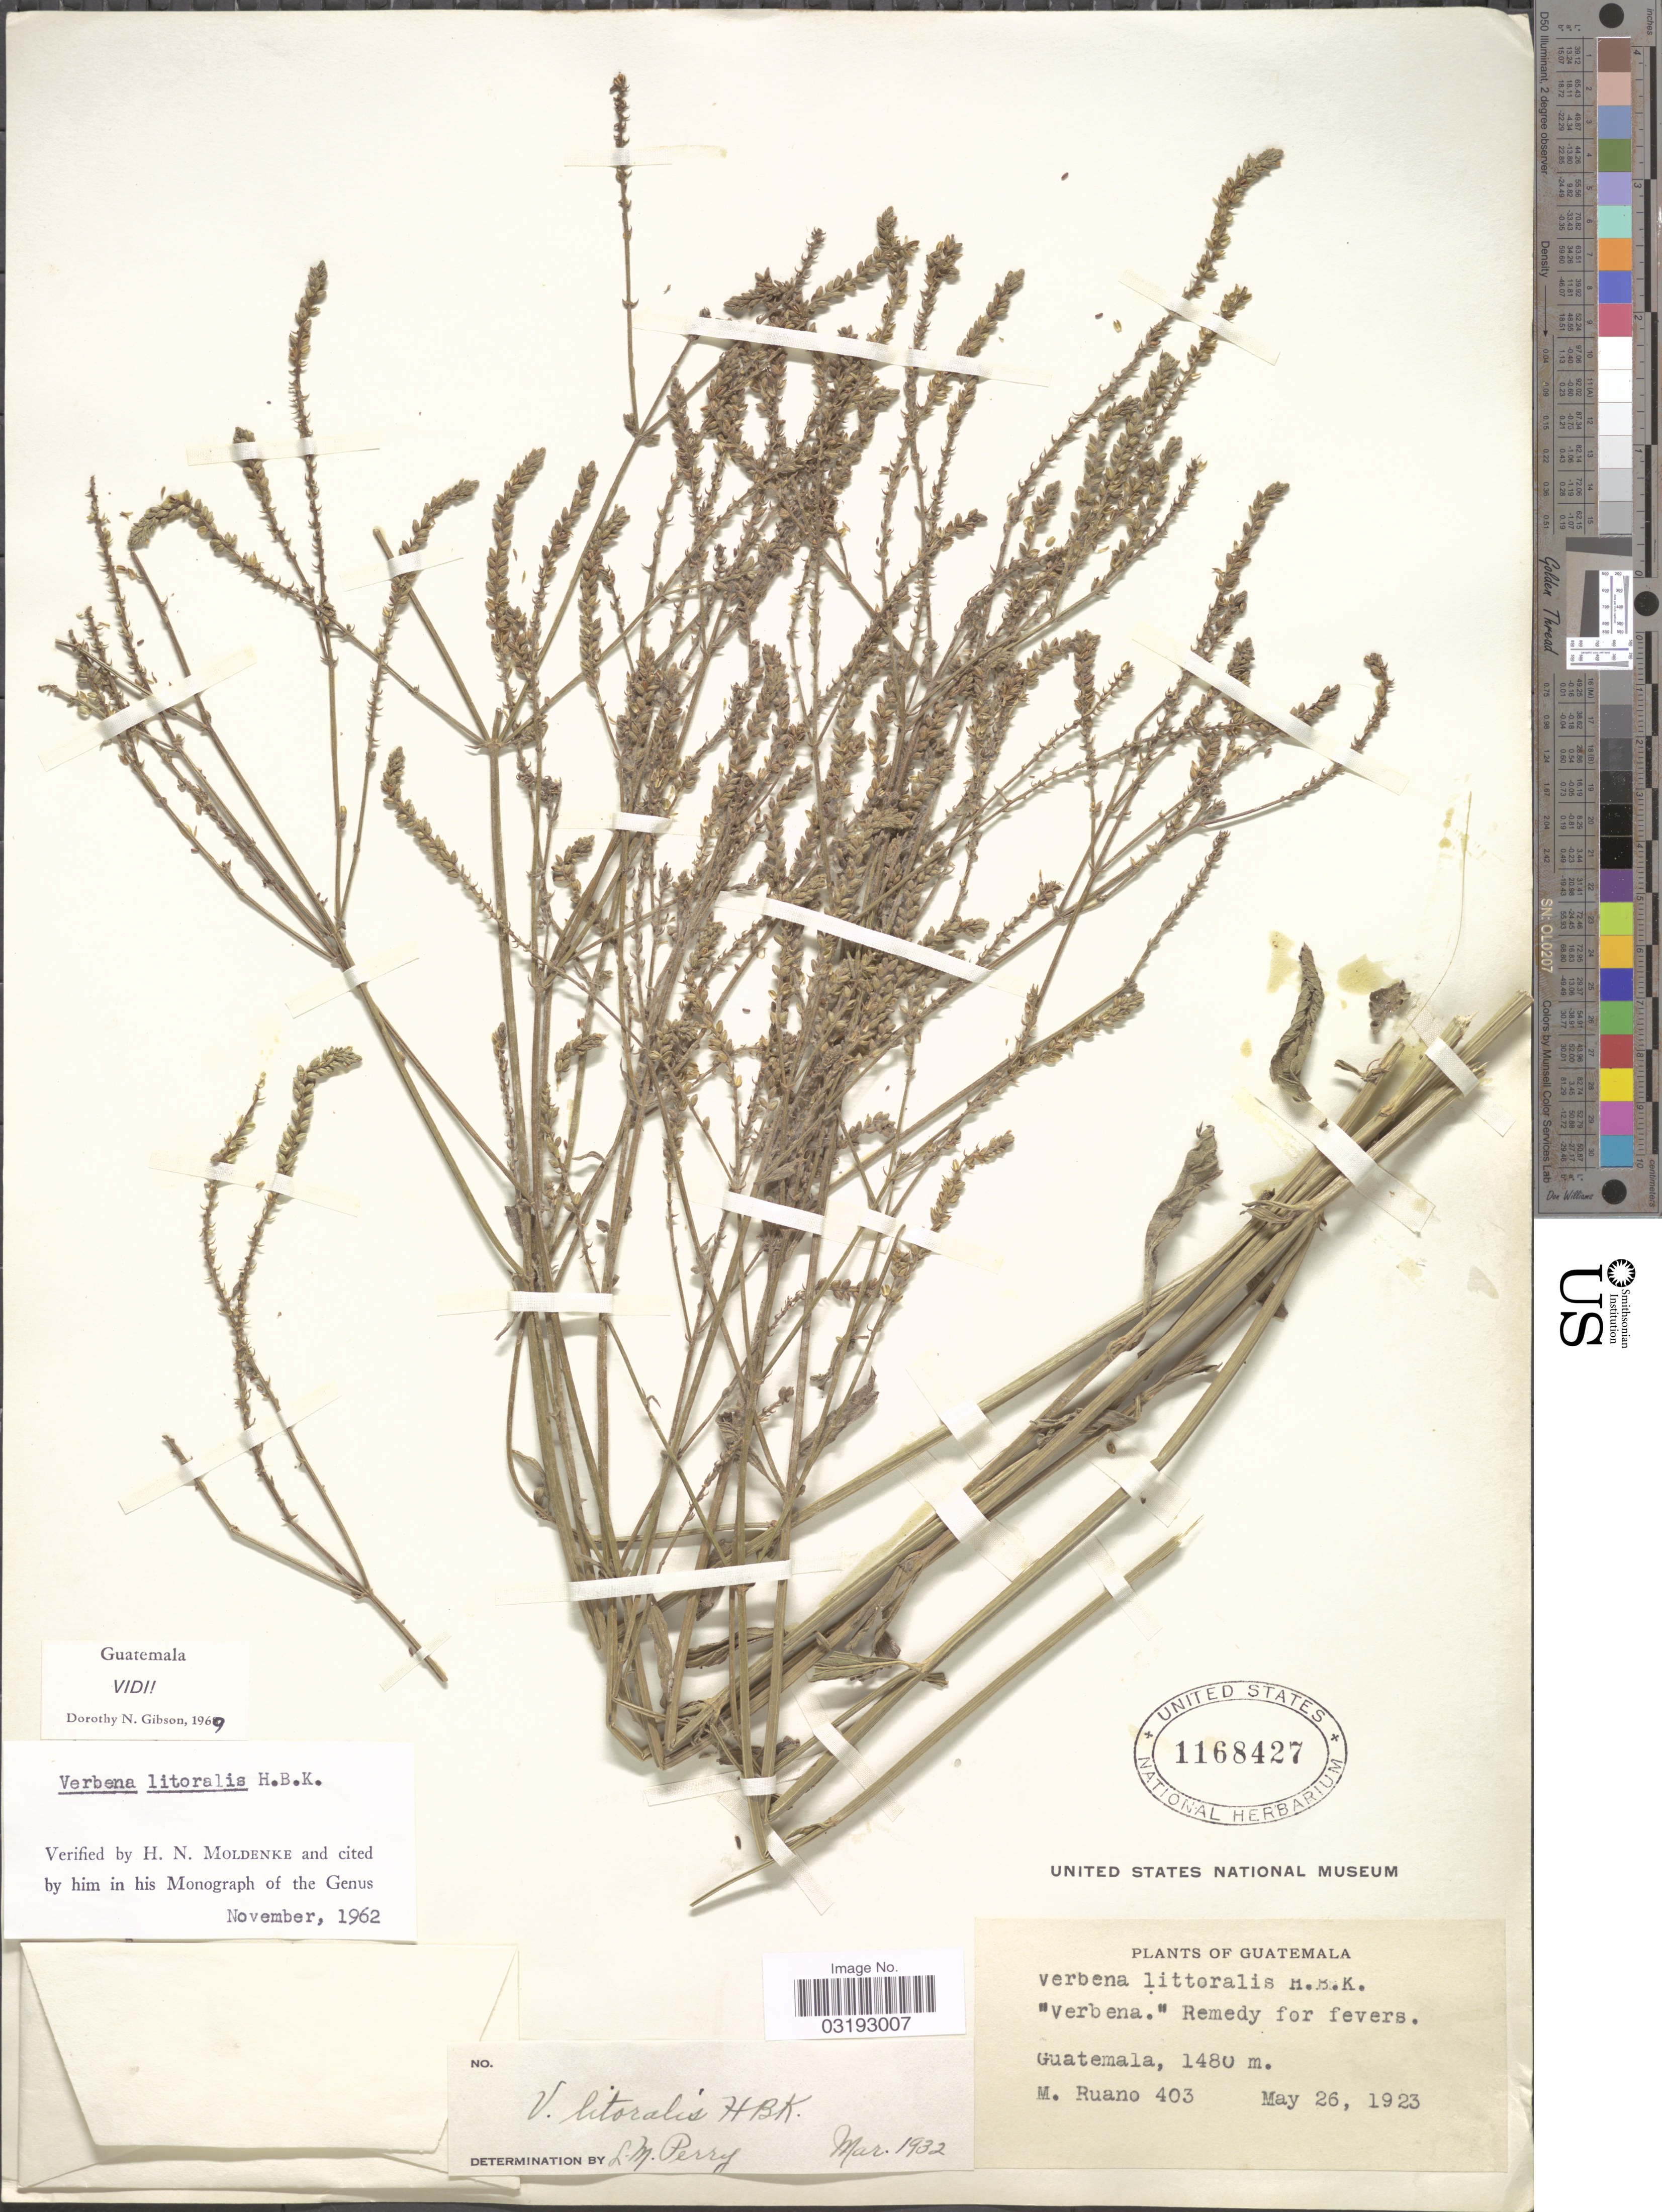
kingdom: Plantae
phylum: Tracheophyta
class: Magnoliopsida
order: Lamiales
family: Verbenaceae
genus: Verbena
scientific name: Verbena litoralis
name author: Kunth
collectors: M. Ruano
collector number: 403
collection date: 1923-05-26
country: Guatemala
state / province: Guatemala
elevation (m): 1480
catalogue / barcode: US 1168427